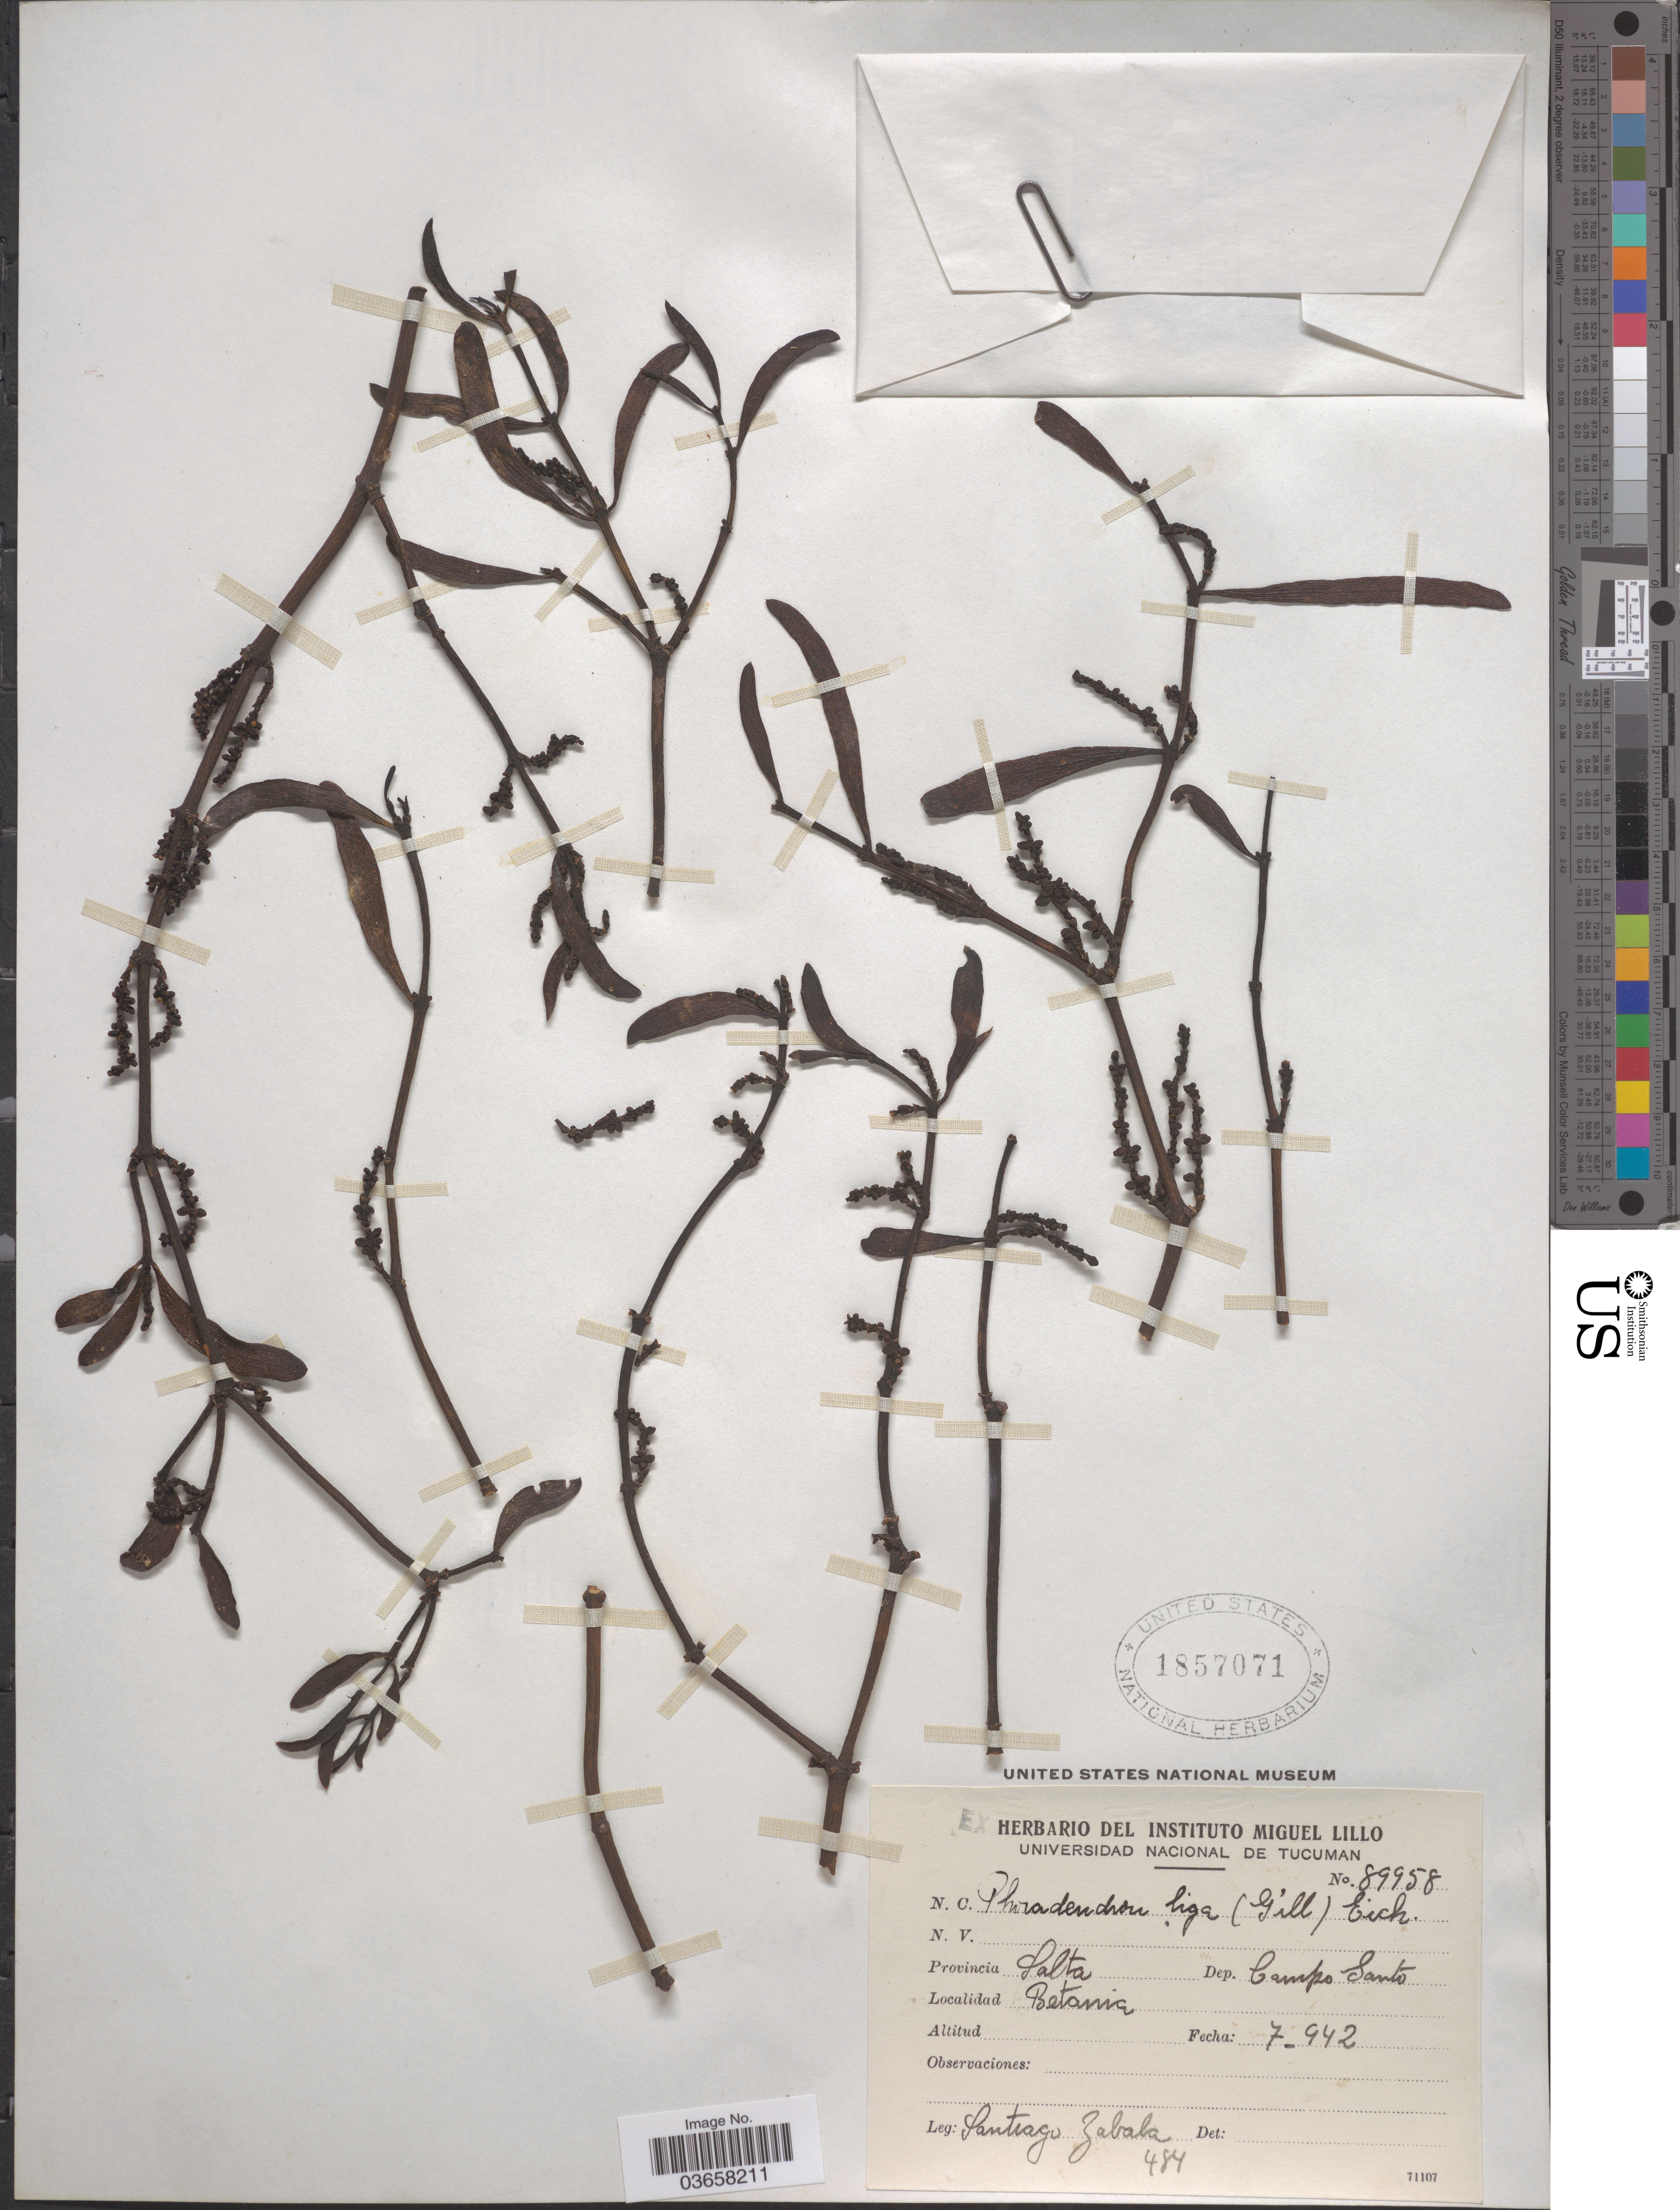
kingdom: Plantae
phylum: Tracheophyta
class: Magnoliopsida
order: Santalales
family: Viscaceae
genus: Phoradendron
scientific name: Phoradendron liga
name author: (Gillies ex Hook. & Arn.) Eichler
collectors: S. Zabala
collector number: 484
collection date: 1942-07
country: Argentina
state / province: Salta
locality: Dep. Campo Santo. Betania.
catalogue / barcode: US 1857071